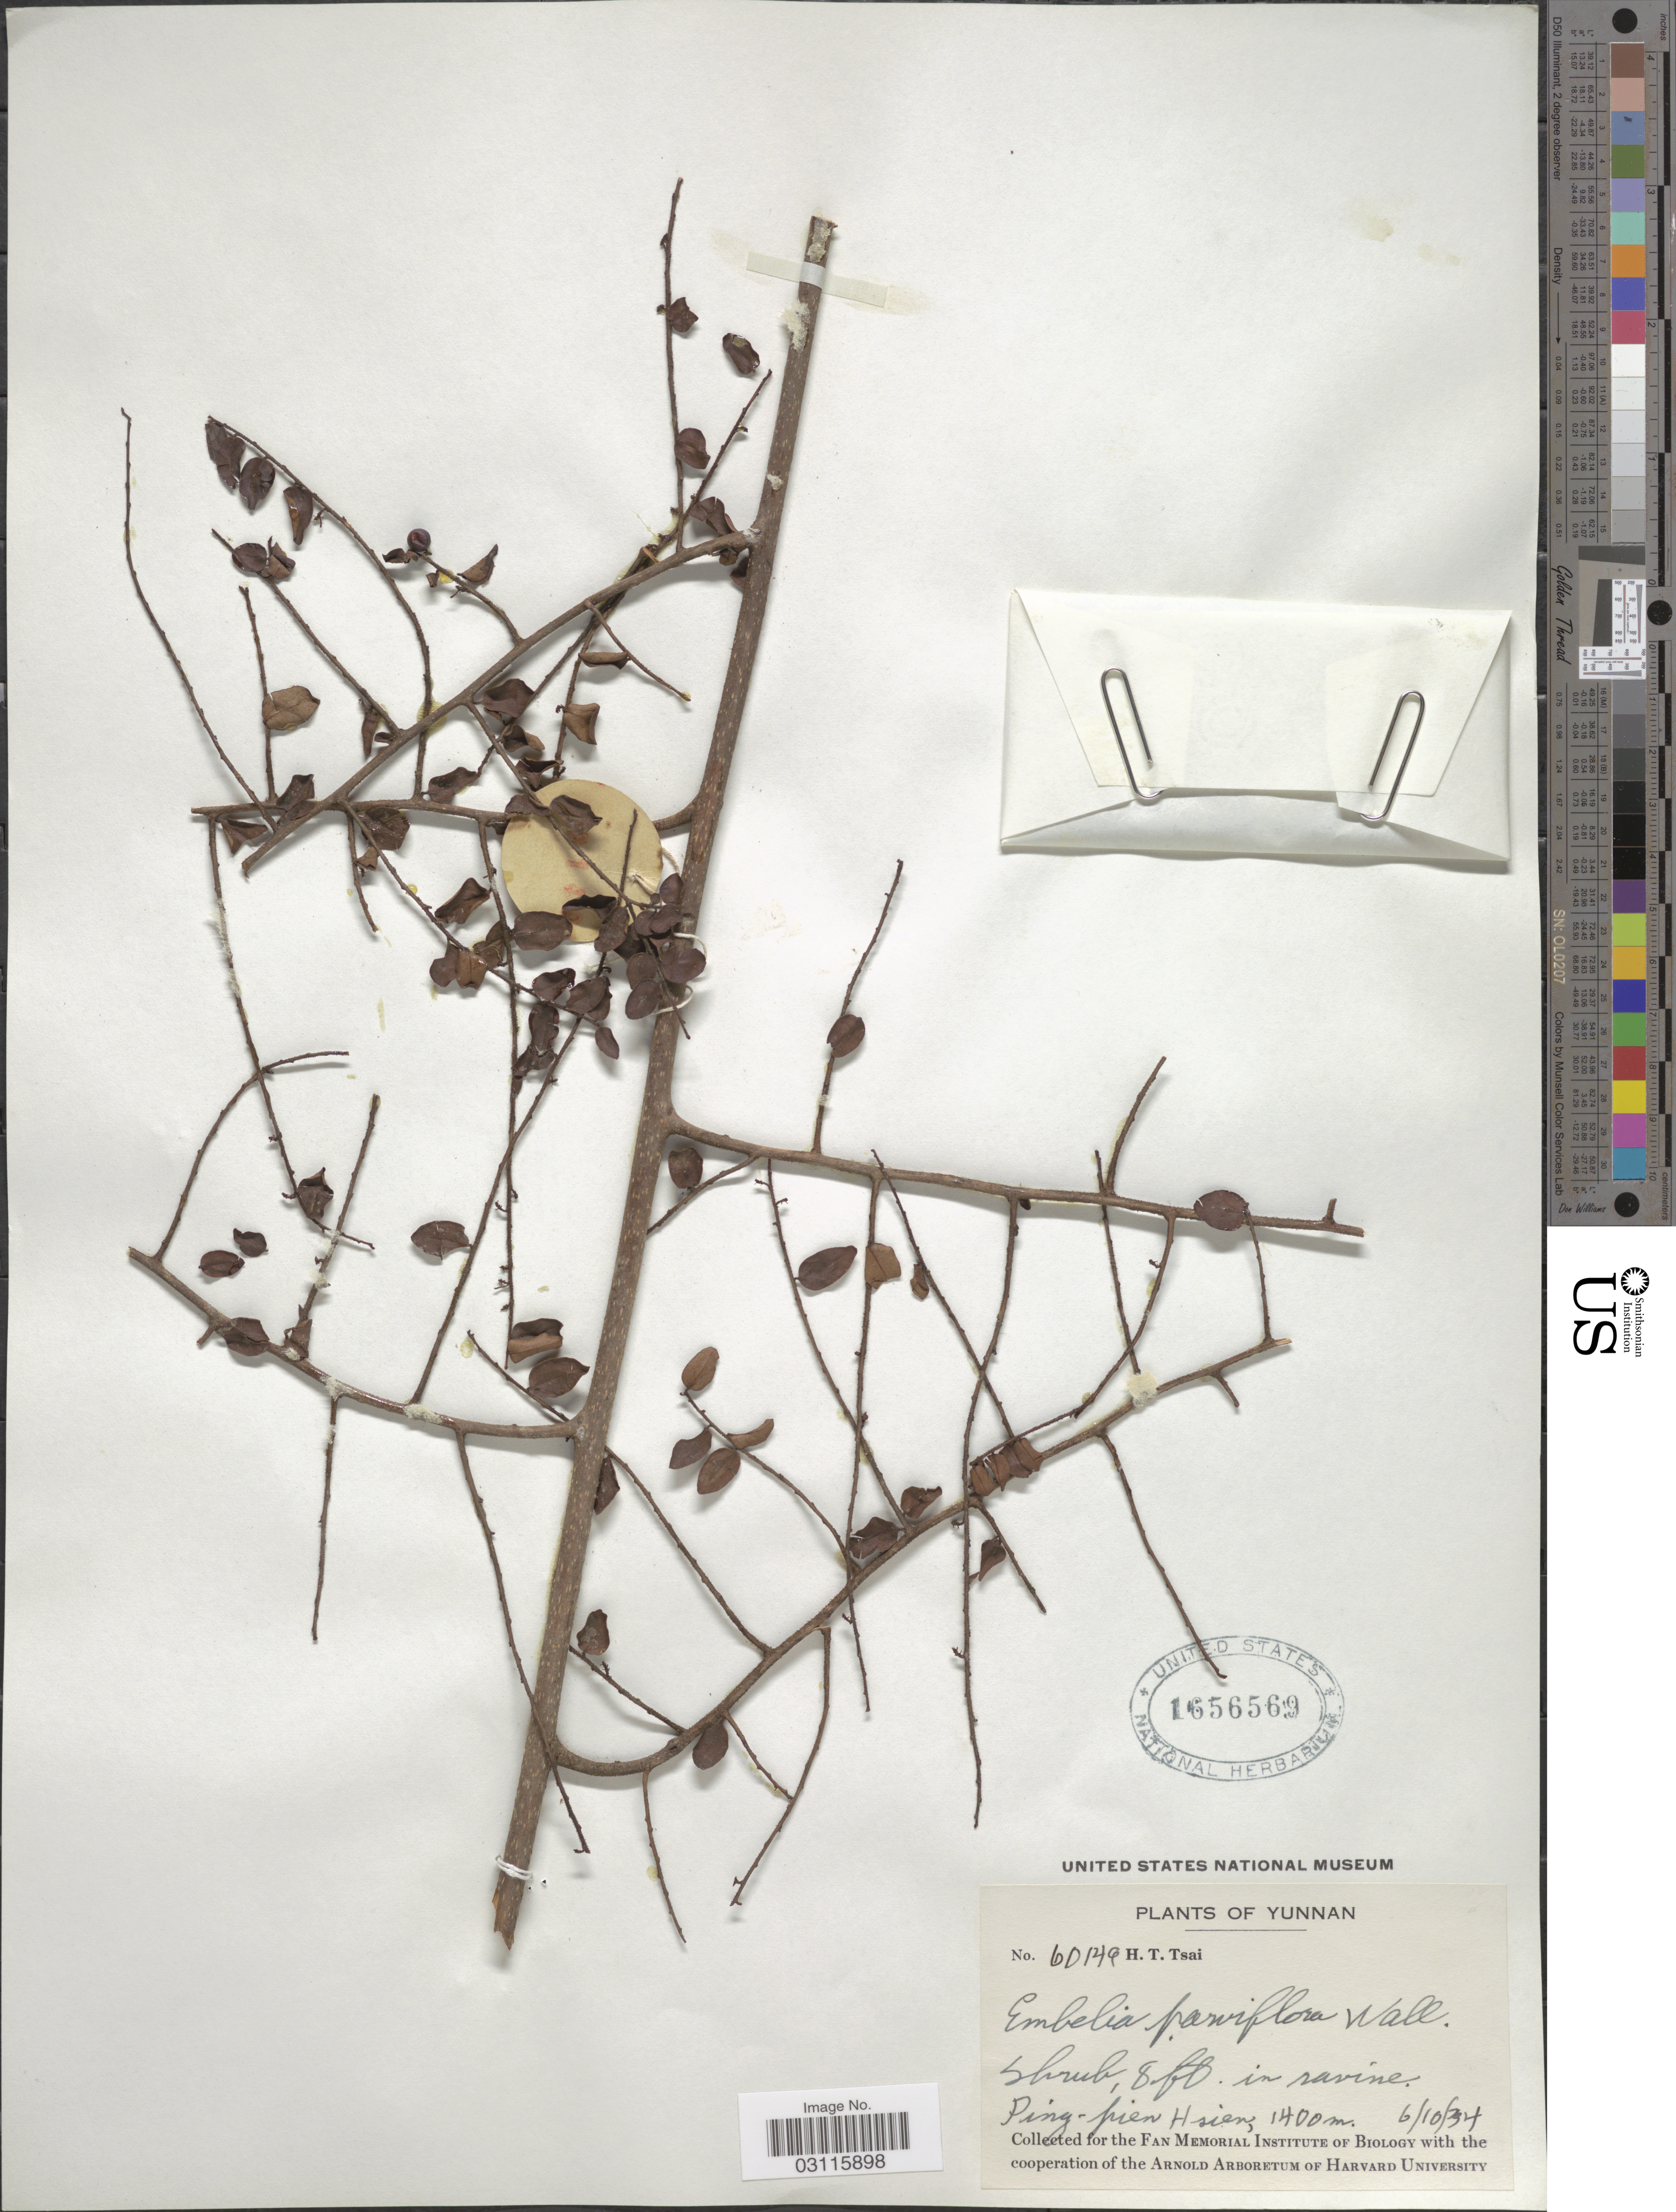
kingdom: Plantae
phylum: Tracheophyta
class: Magnoliopsida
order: Ericales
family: Primulaceae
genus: Embelia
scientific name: Embelia parviflora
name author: Wall. ex A. DC.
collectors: H. Tsai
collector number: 60146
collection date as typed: Transcribed d/m/y: 6/10/34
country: China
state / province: Yunnan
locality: In ravine. Ping-pien Hsien.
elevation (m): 1400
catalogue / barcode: US 1656569